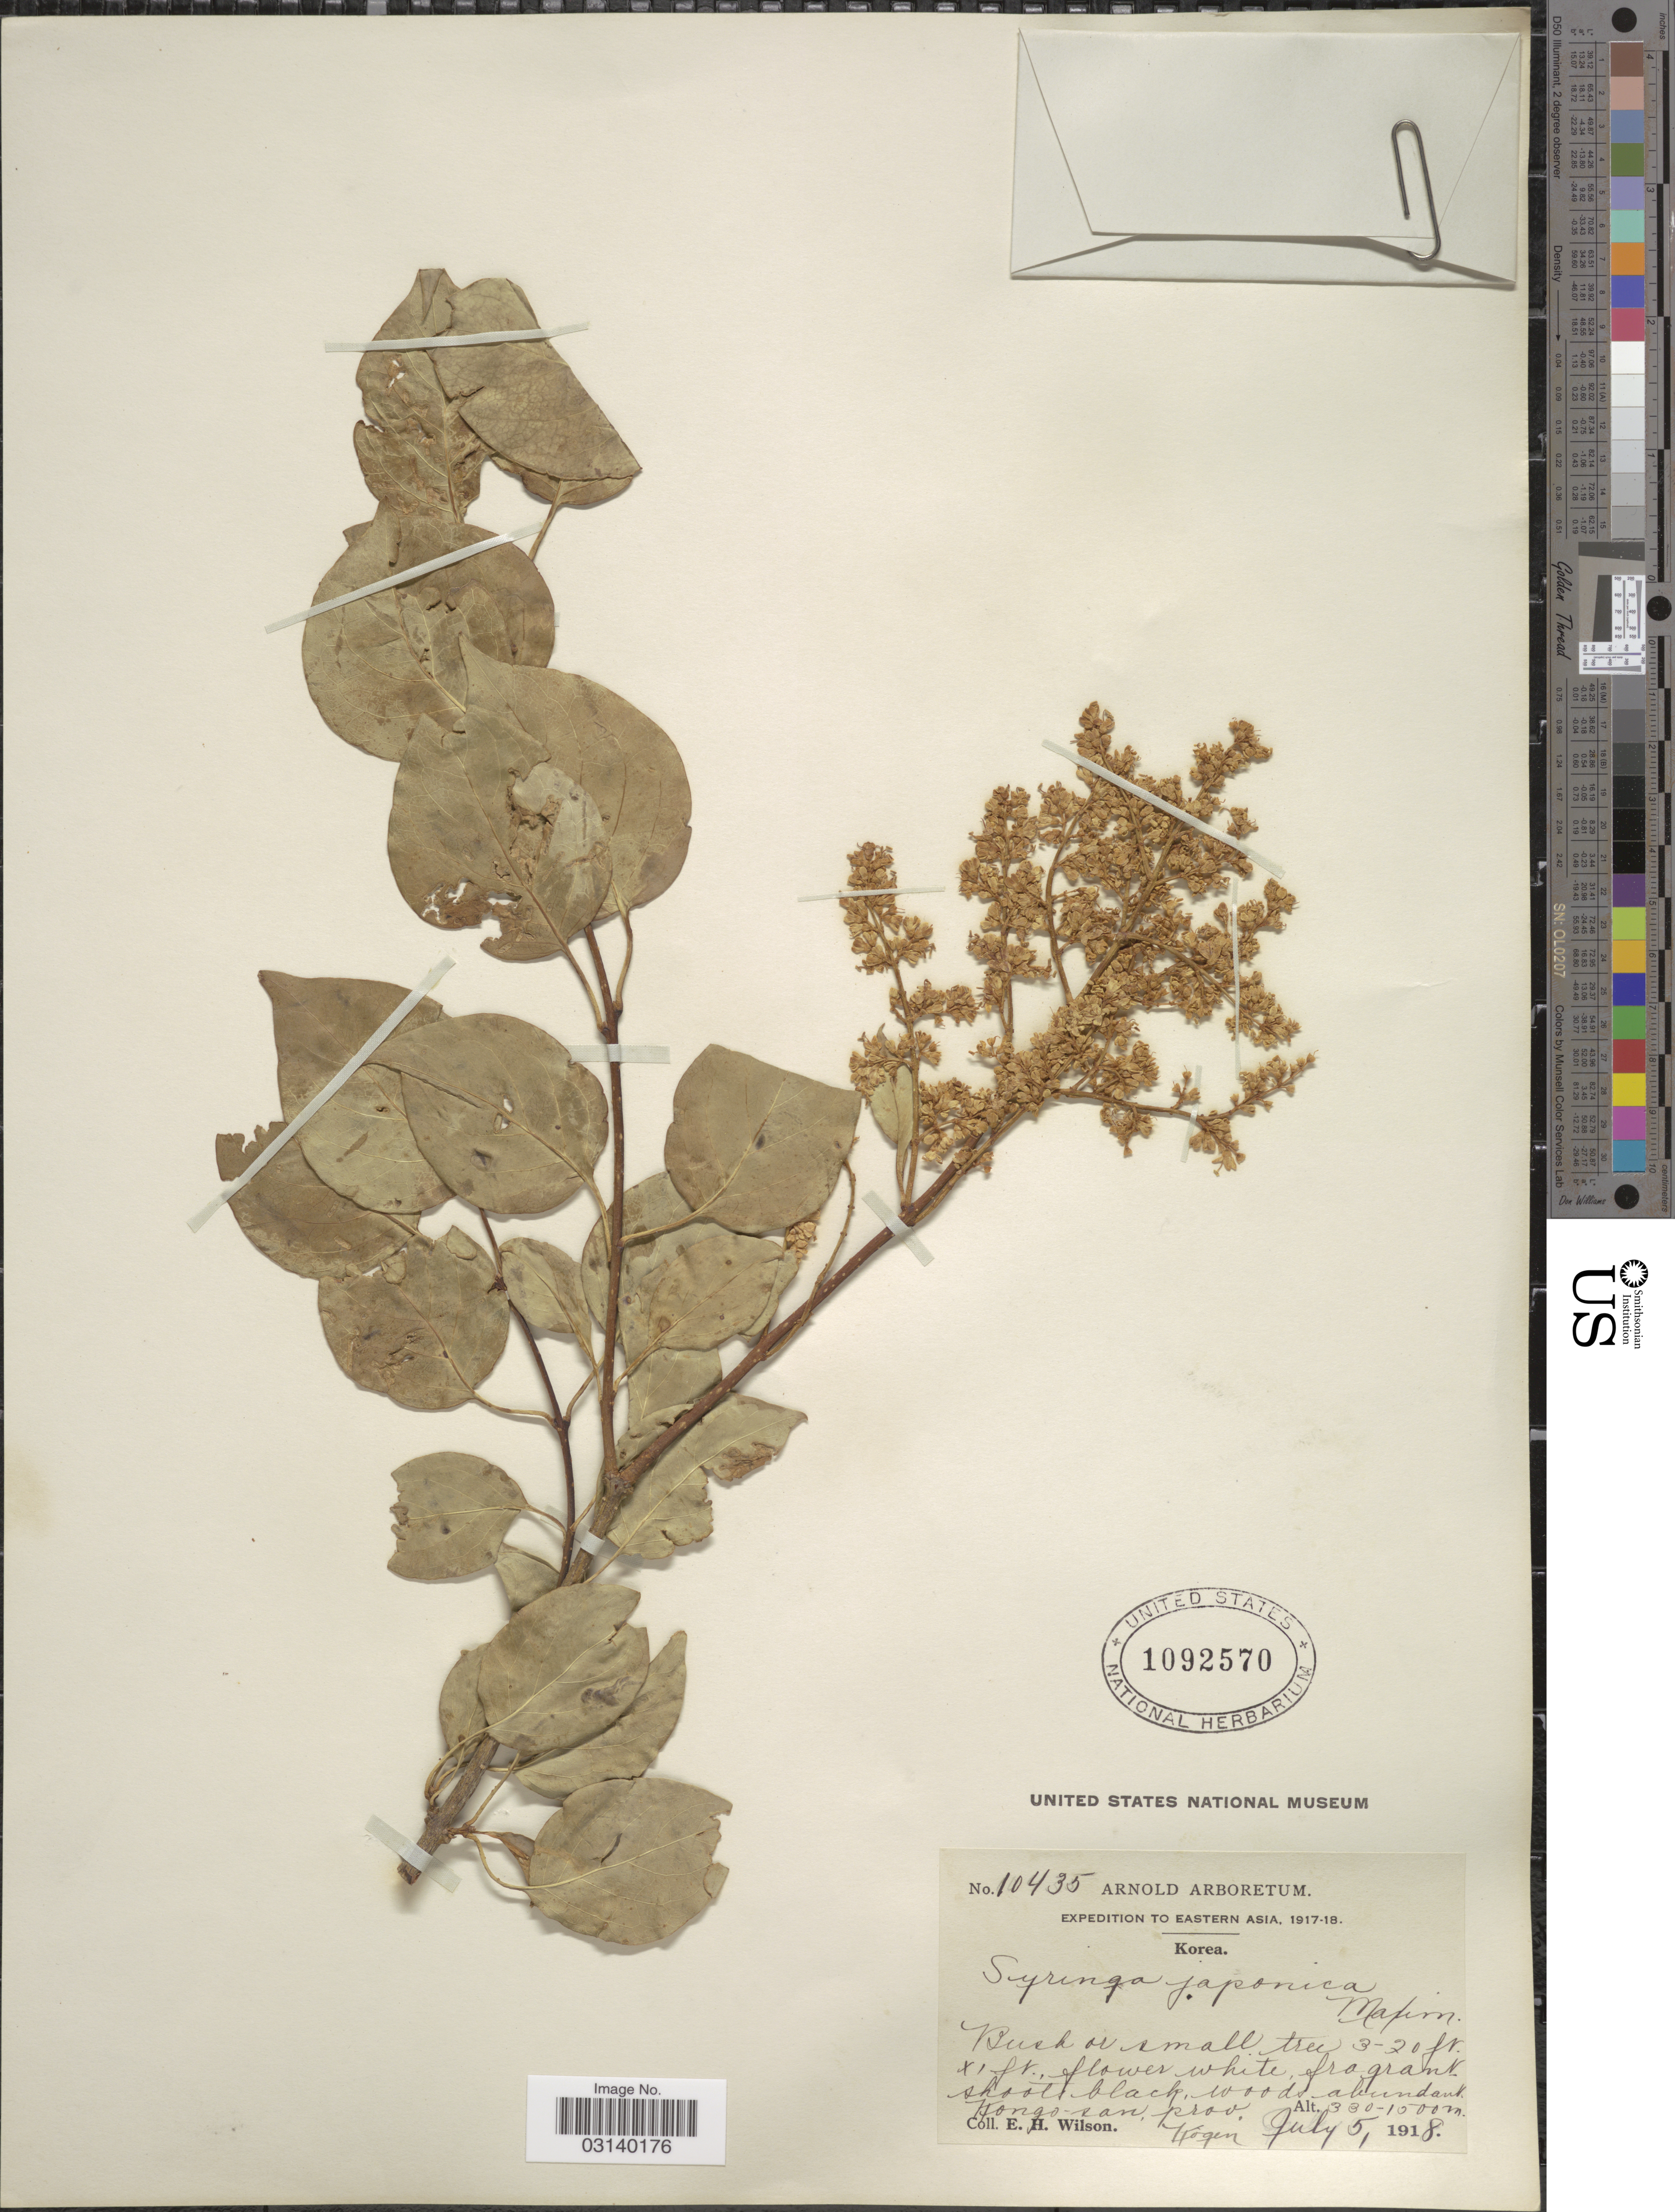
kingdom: Plantae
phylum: Tracheophyta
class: Magnoliopsida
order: Lamiales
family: Oleaceae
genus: Syringa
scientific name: Syringa japonica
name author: (Maxim.) Decne.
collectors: E. Wilson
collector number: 10435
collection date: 1918-07-05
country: North Korea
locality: Kongo-san, prov. Kogen.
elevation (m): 330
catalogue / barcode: US 1092570